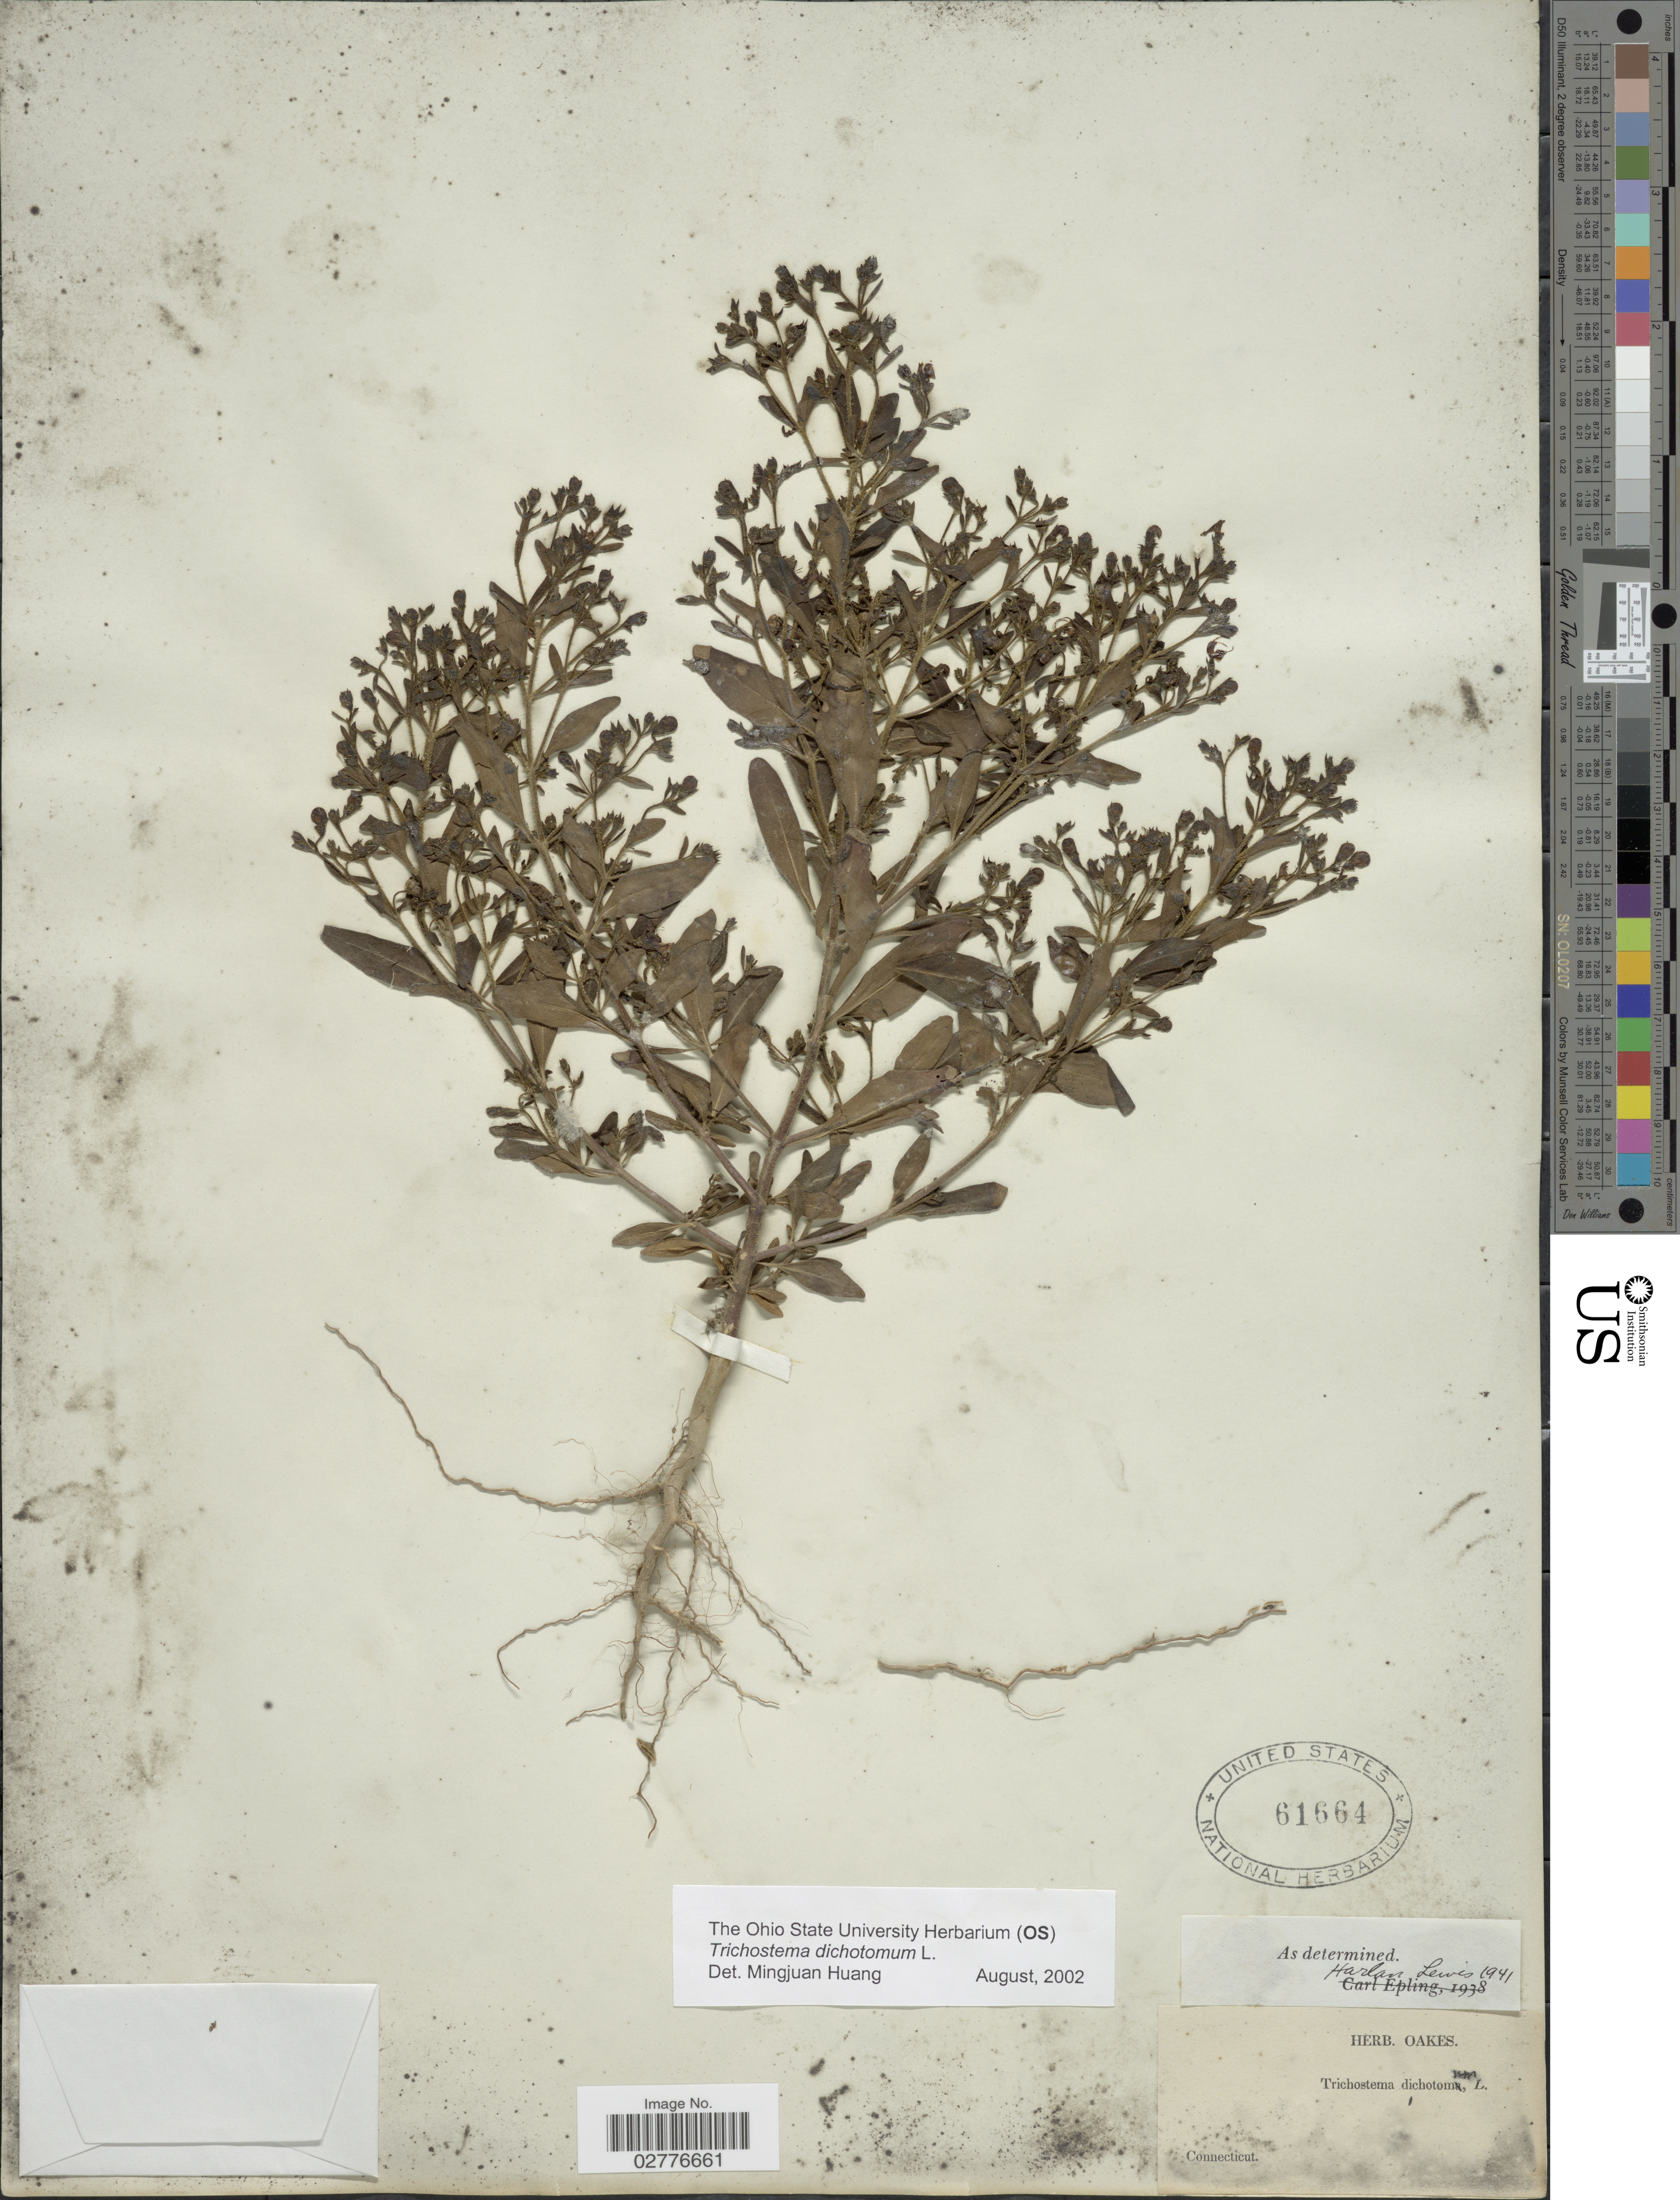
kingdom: Plantae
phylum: Tracheophyta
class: Magnoliopsida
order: Lamiales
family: Lamiaceae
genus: Trichostema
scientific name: Trichostema dichotomum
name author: L.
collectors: ex herb. Oakes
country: United States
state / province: Connecticut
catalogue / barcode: US 61664